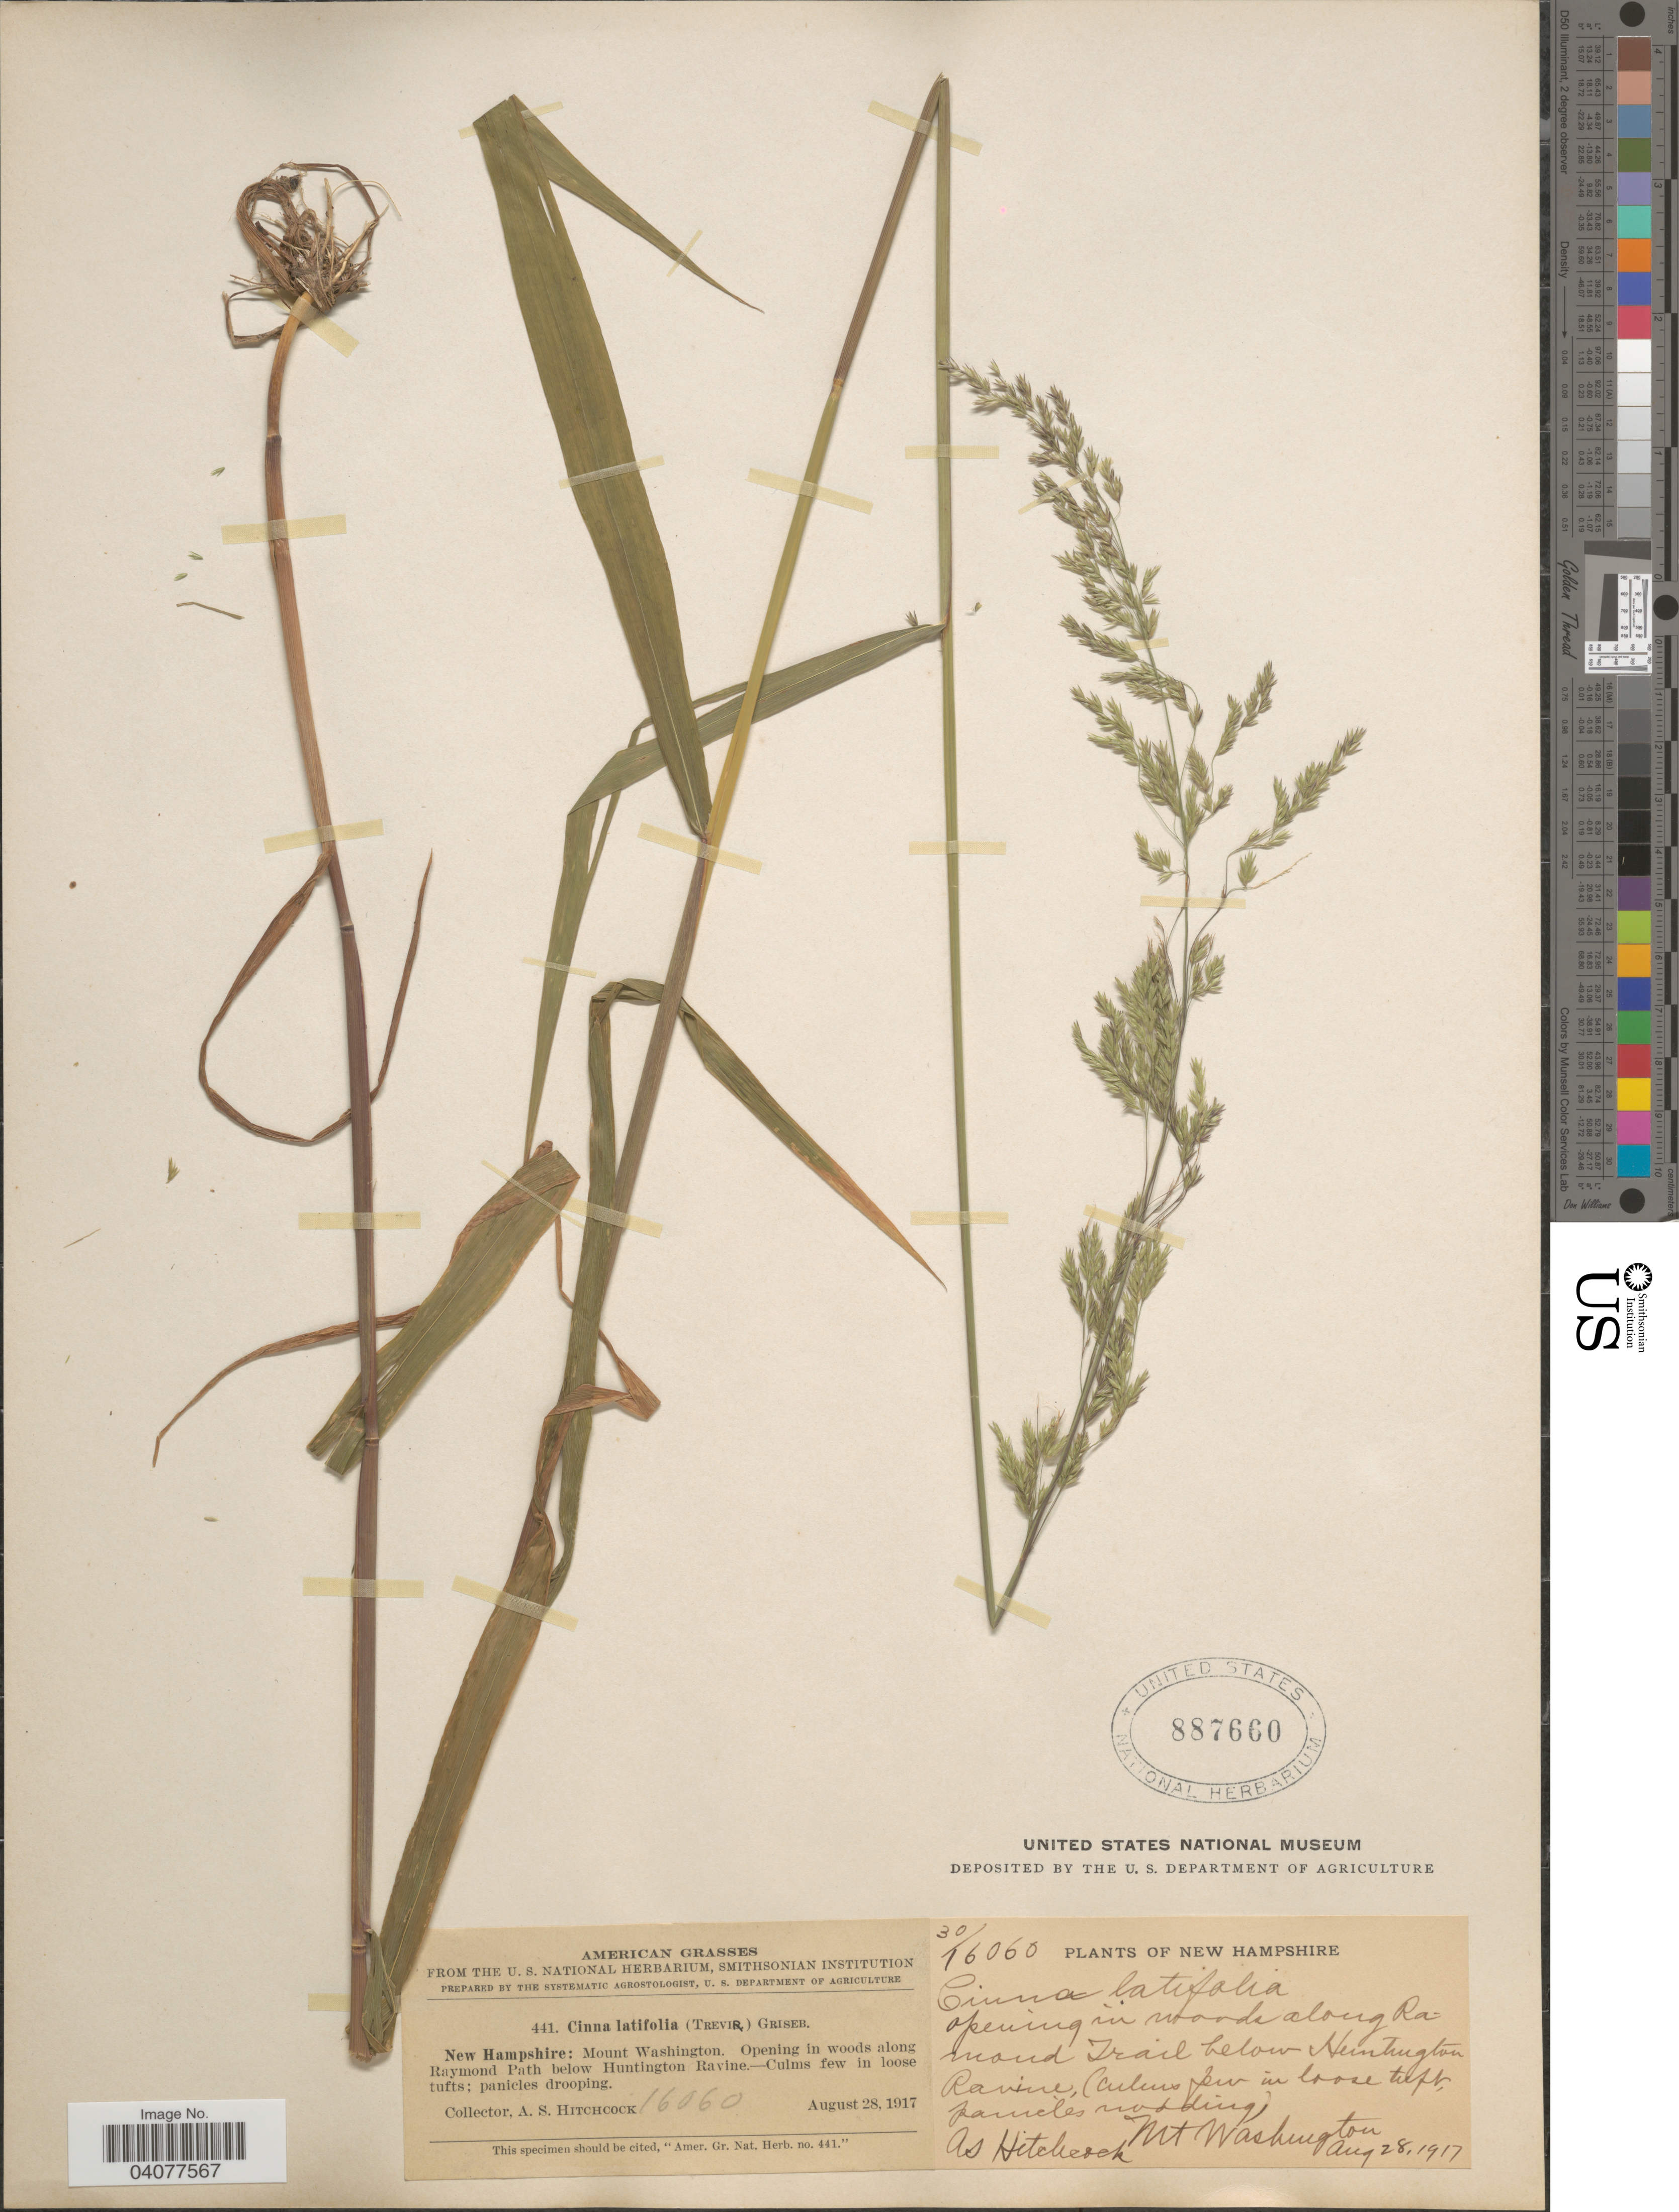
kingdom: Plantae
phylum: Tracheophyta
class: Liliopsida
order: Poales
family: Poaceae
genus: Cinna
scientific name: Cinna latifolia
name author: (Trevir. ex Goeppert) Griseb.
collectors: A. S. Hitchcock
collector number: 16060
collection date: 1917-08-28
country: United States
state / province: New Hampshire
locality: Mount Washington. Opening in woods along Raymond Path below Huntington Ravine.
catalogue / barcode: US 887660